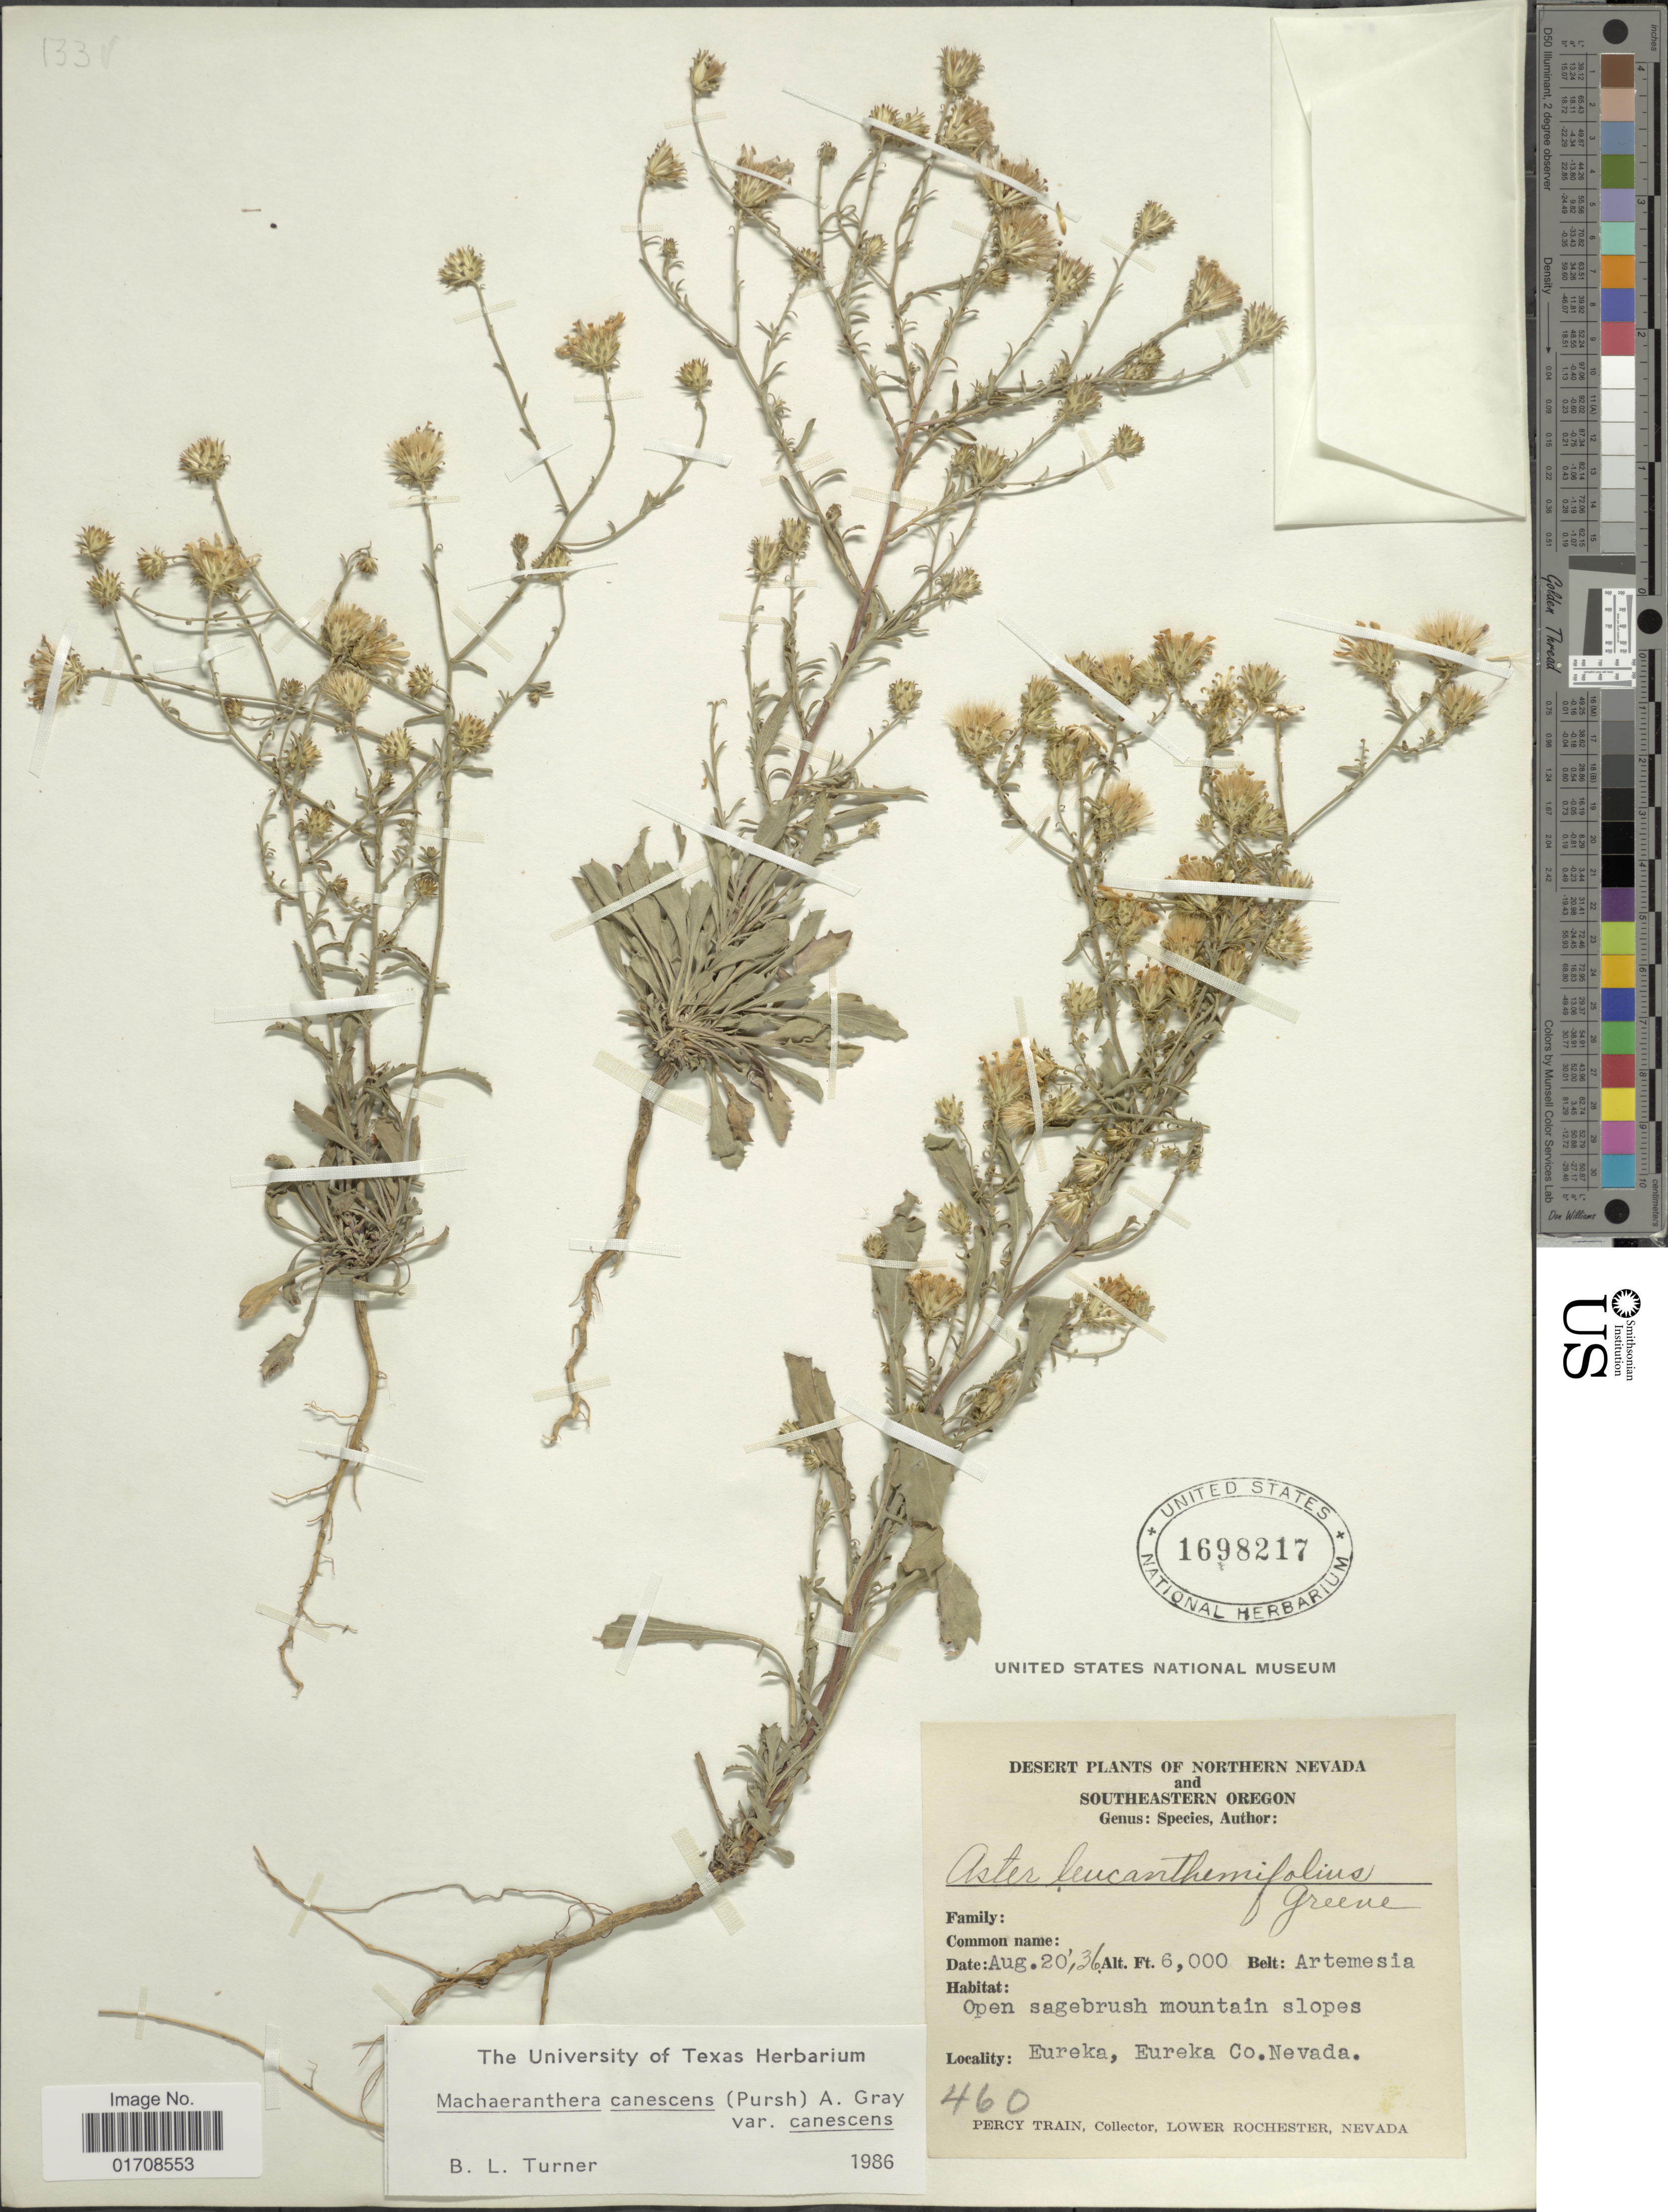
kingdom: Plantae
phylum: Tracheophyta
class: Magnoliopsida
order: Asterales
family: Asteraceae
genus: Machaeranthera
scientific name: Machaeranthera canescens var. canescens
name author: (Pursh) A. Gray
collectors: P. Train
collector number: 460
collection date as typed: Transcribed d/m/y: 20/8/36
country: United States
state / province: Nevada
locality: Eureka, Eureka Co.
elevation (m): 1829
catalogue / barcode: US 1698217